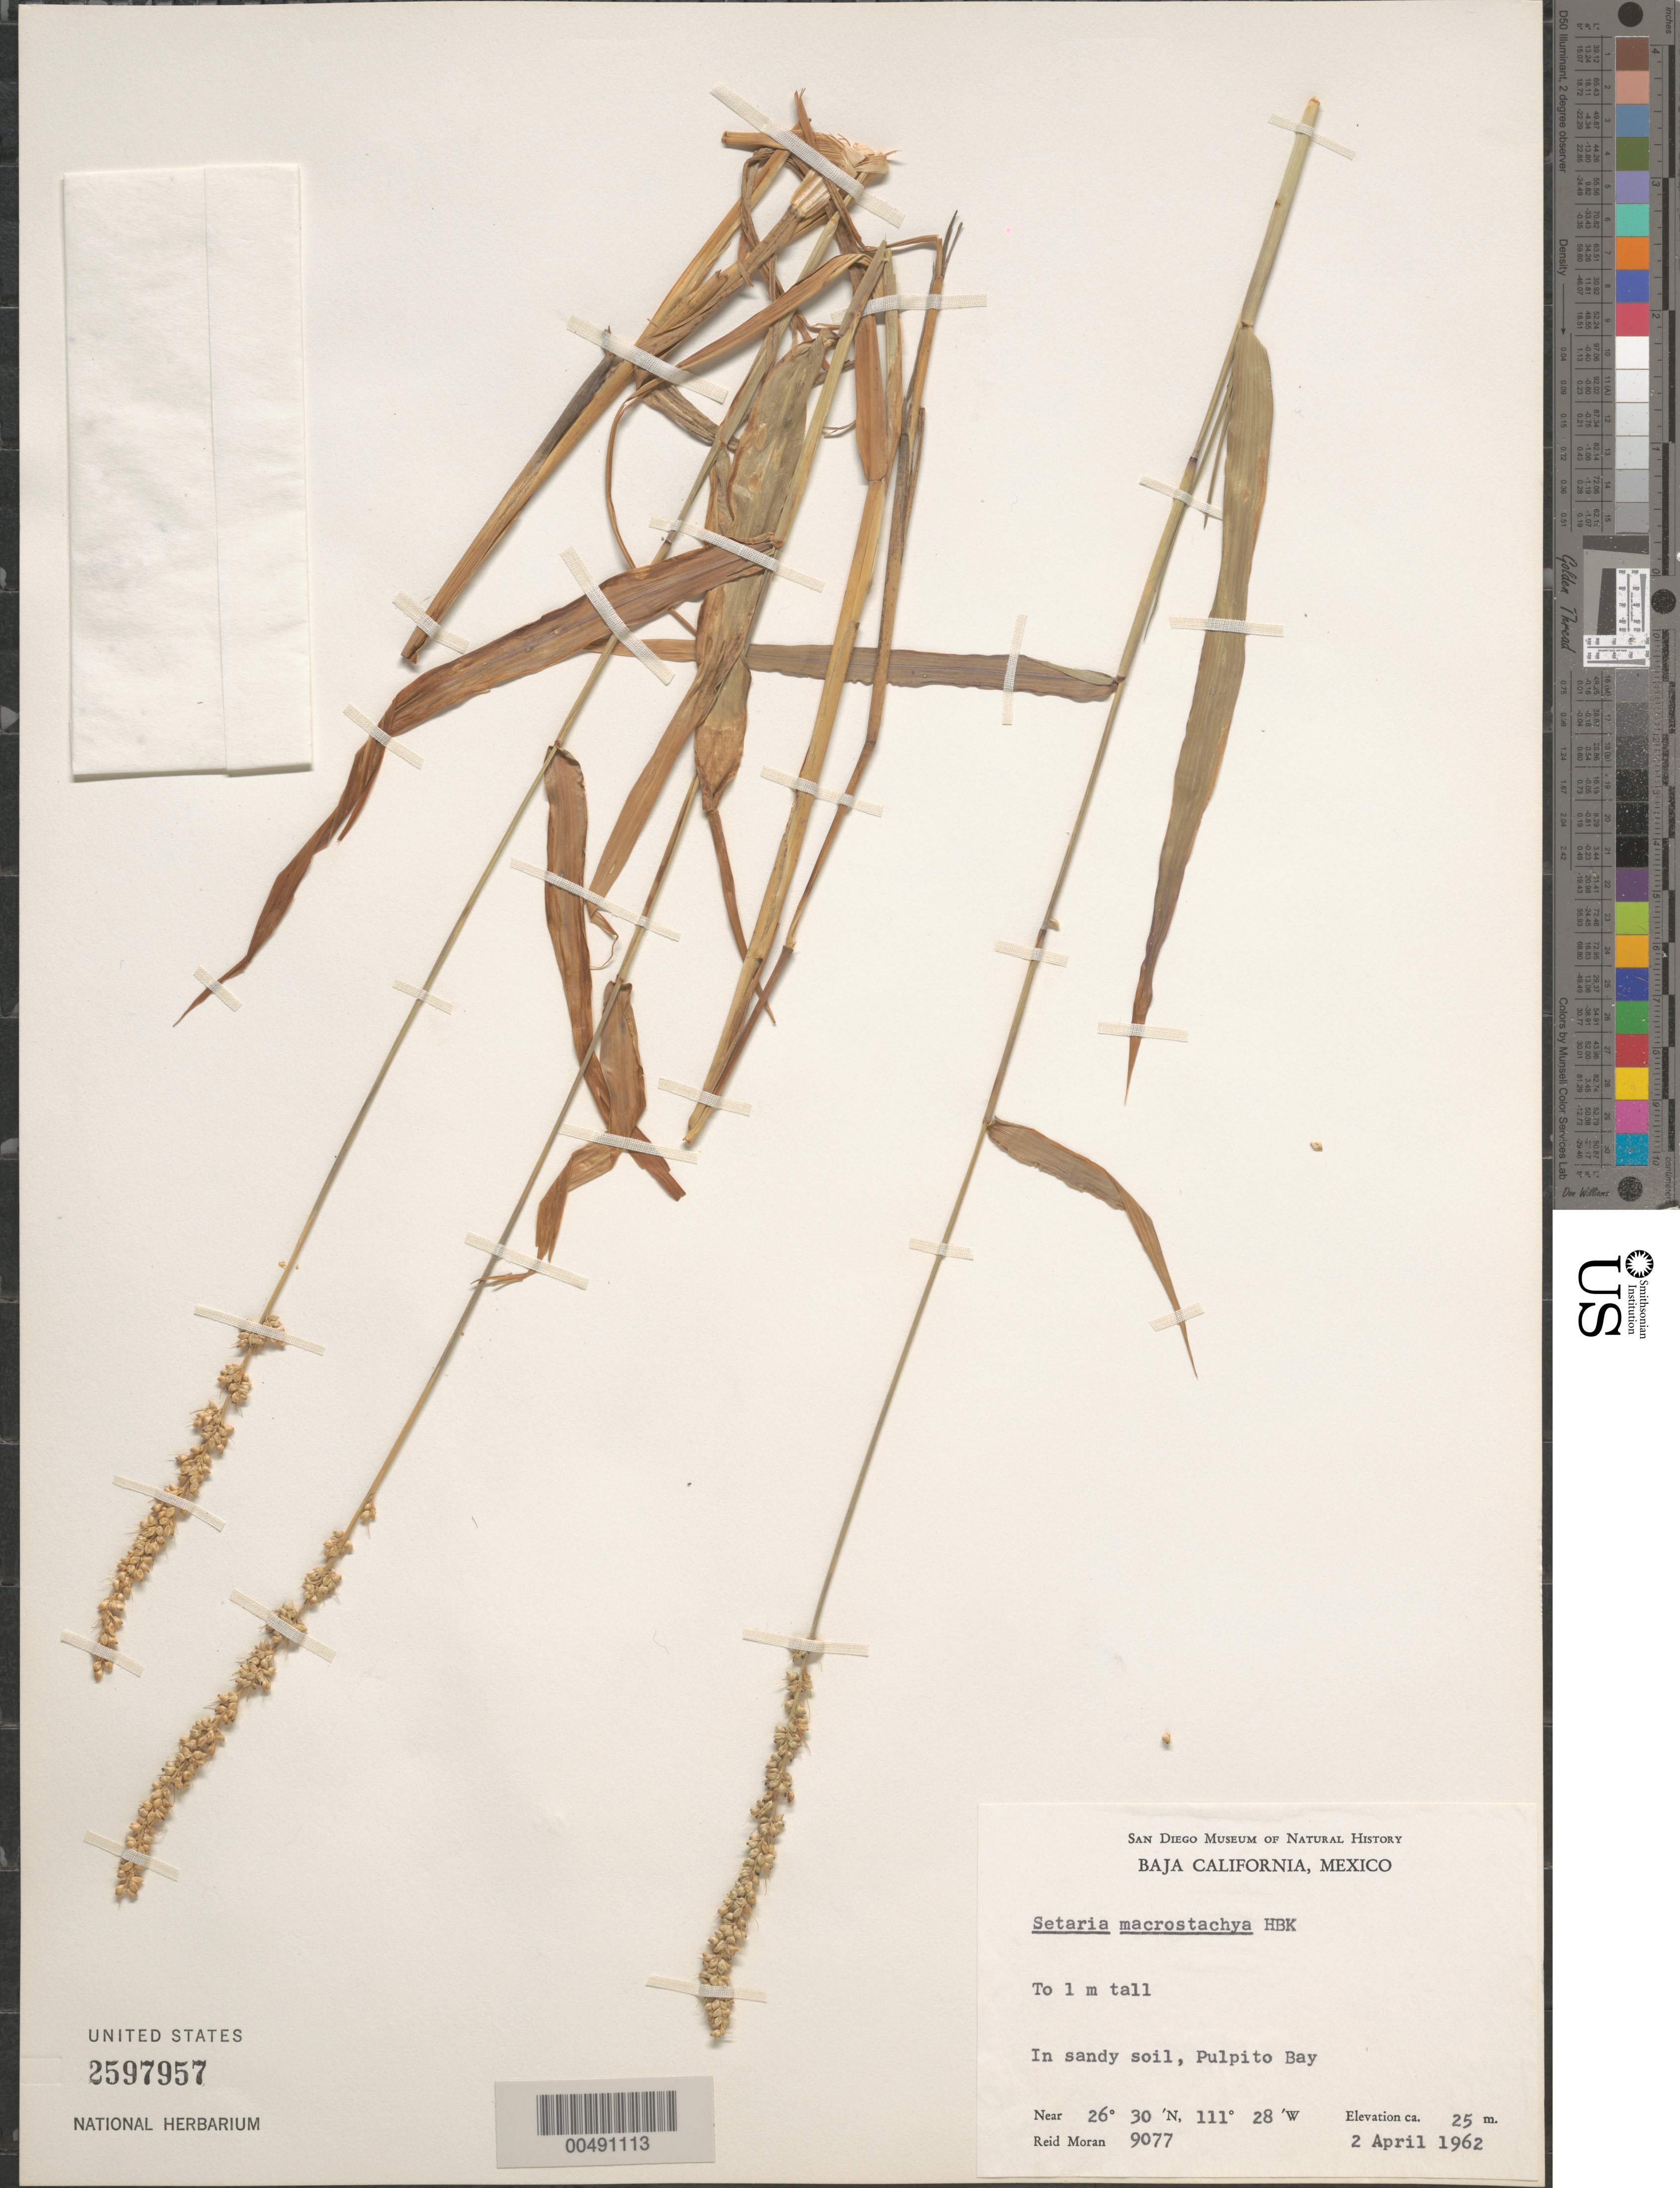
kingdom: Plantae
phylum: Tracheophyta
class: Liliopsida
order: Poales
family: Poaceae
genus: Setaria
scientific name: Setaria macrostachya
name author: Kunth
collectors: R. V. Moran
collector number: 9077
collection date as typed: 2 Apr 1962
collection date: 1962-04-02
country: Mexico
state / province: Baja California Sur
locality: Pulpito Bay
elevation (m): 25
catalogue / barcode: US 2597957